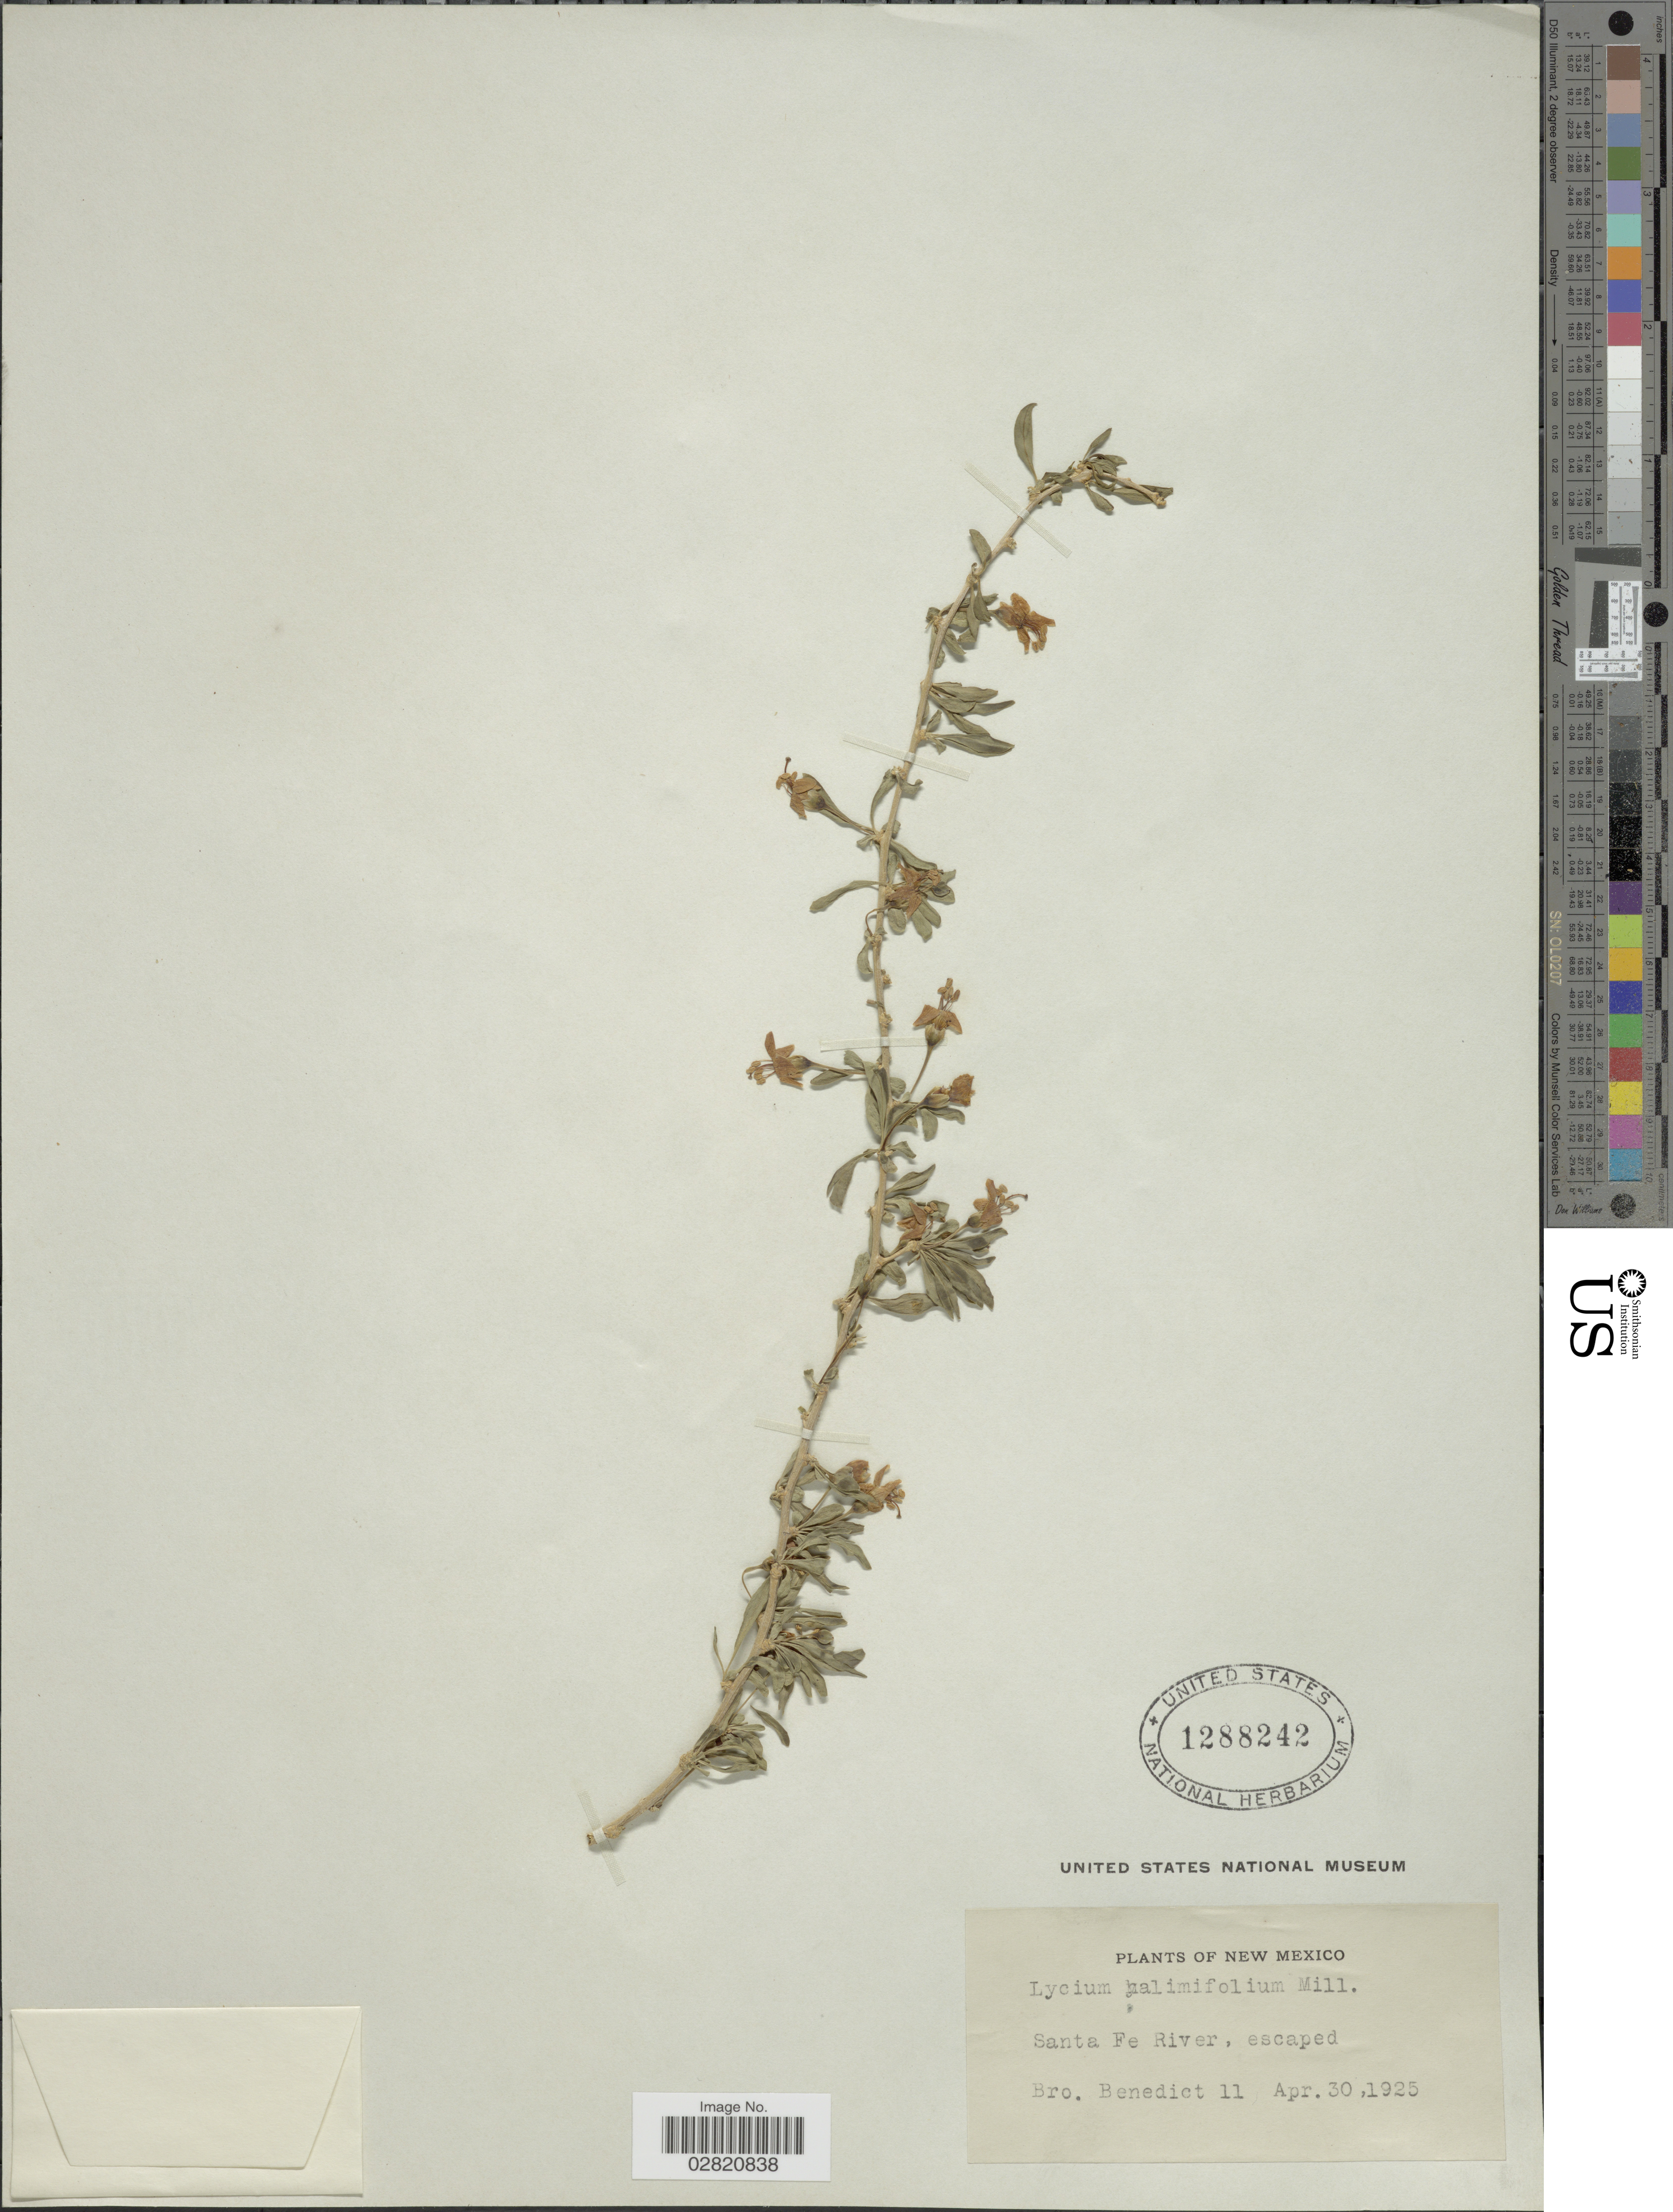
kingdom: Plantae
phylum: Tracheophyta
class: Magnoliopsida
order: Solanales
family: Solanaceae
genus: Lycium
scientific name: Lycium barbarum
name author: L.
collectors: Bro. Benedict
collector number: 11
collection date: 1925-04-30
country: United States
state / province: New Mexico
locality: Santa Fe River, escaped.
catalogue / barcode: US 1288242